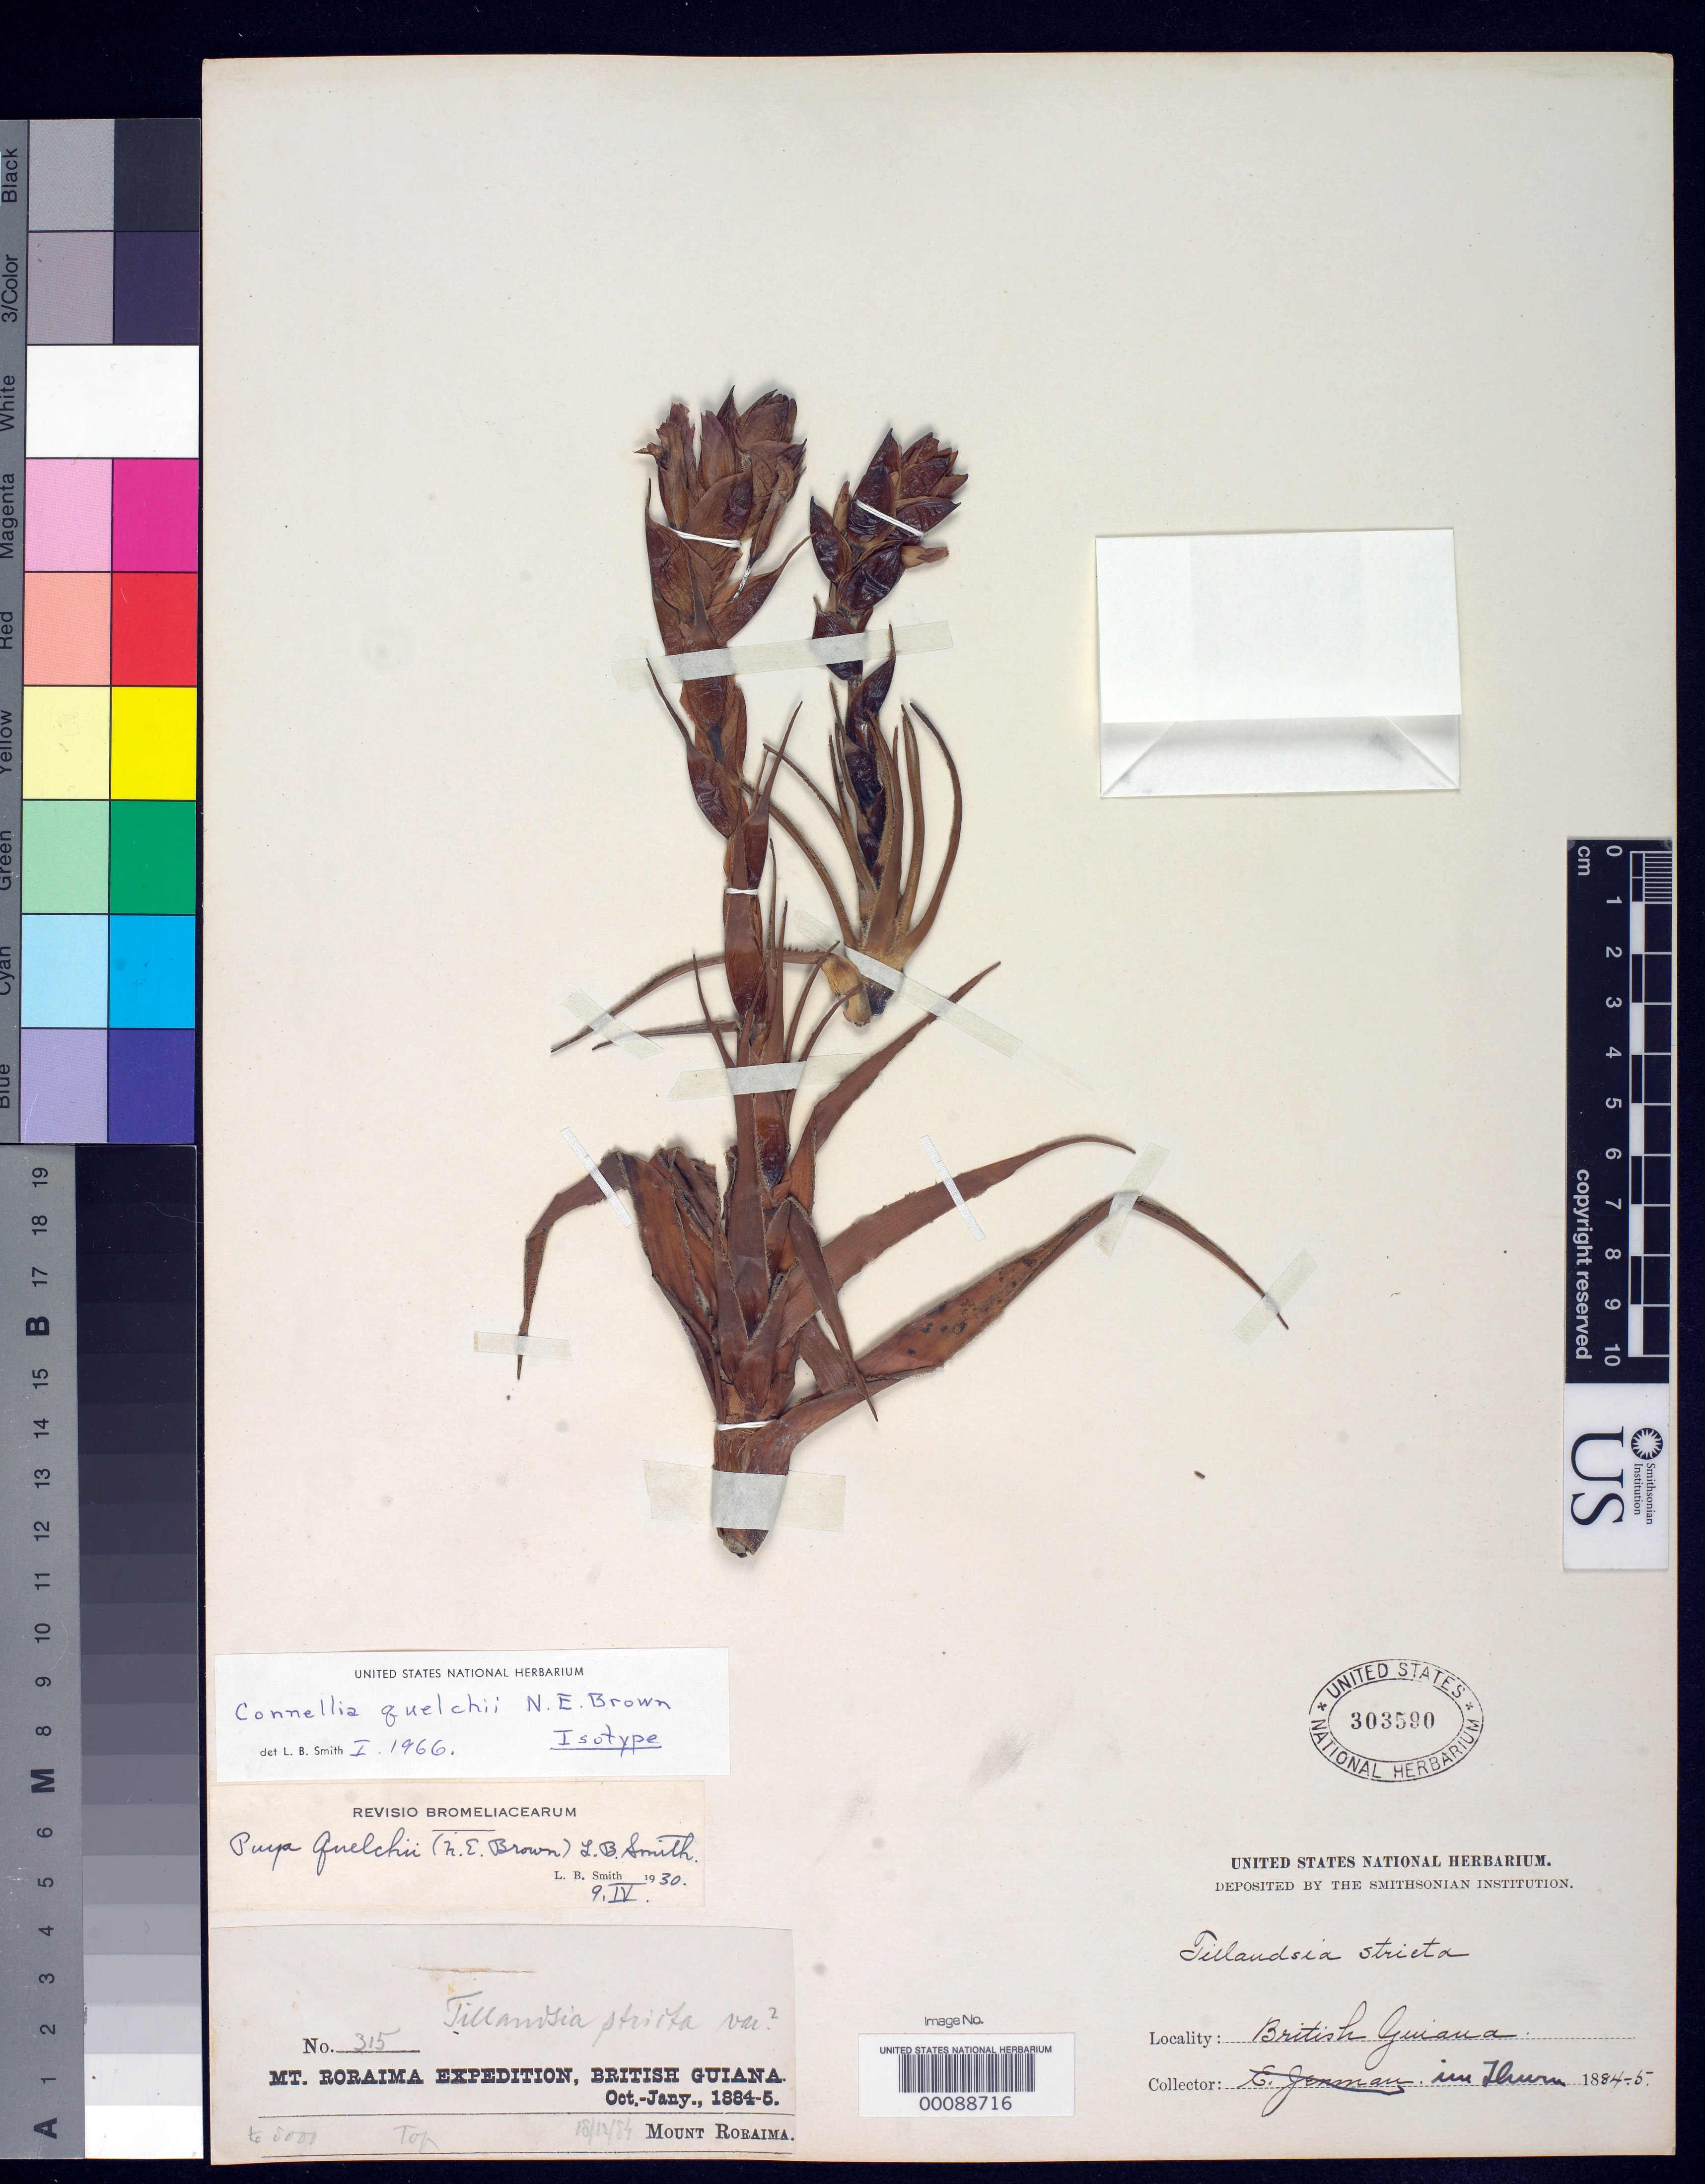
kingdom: Plantae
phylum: Tracheophyta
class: Liliopsida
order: Poales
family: Bromeliaceae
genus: Connellia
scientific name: Connellia quelchii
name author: N.E. Br.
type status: Isotype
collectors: E. F. im Thurn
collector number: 315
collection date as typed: Oct 1884 to -- Dec 1884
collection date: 1884-10/1884-12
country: Guyana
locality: Mount Roraima; alt. 8600 ft.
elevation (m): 2621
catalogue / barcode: US 303590